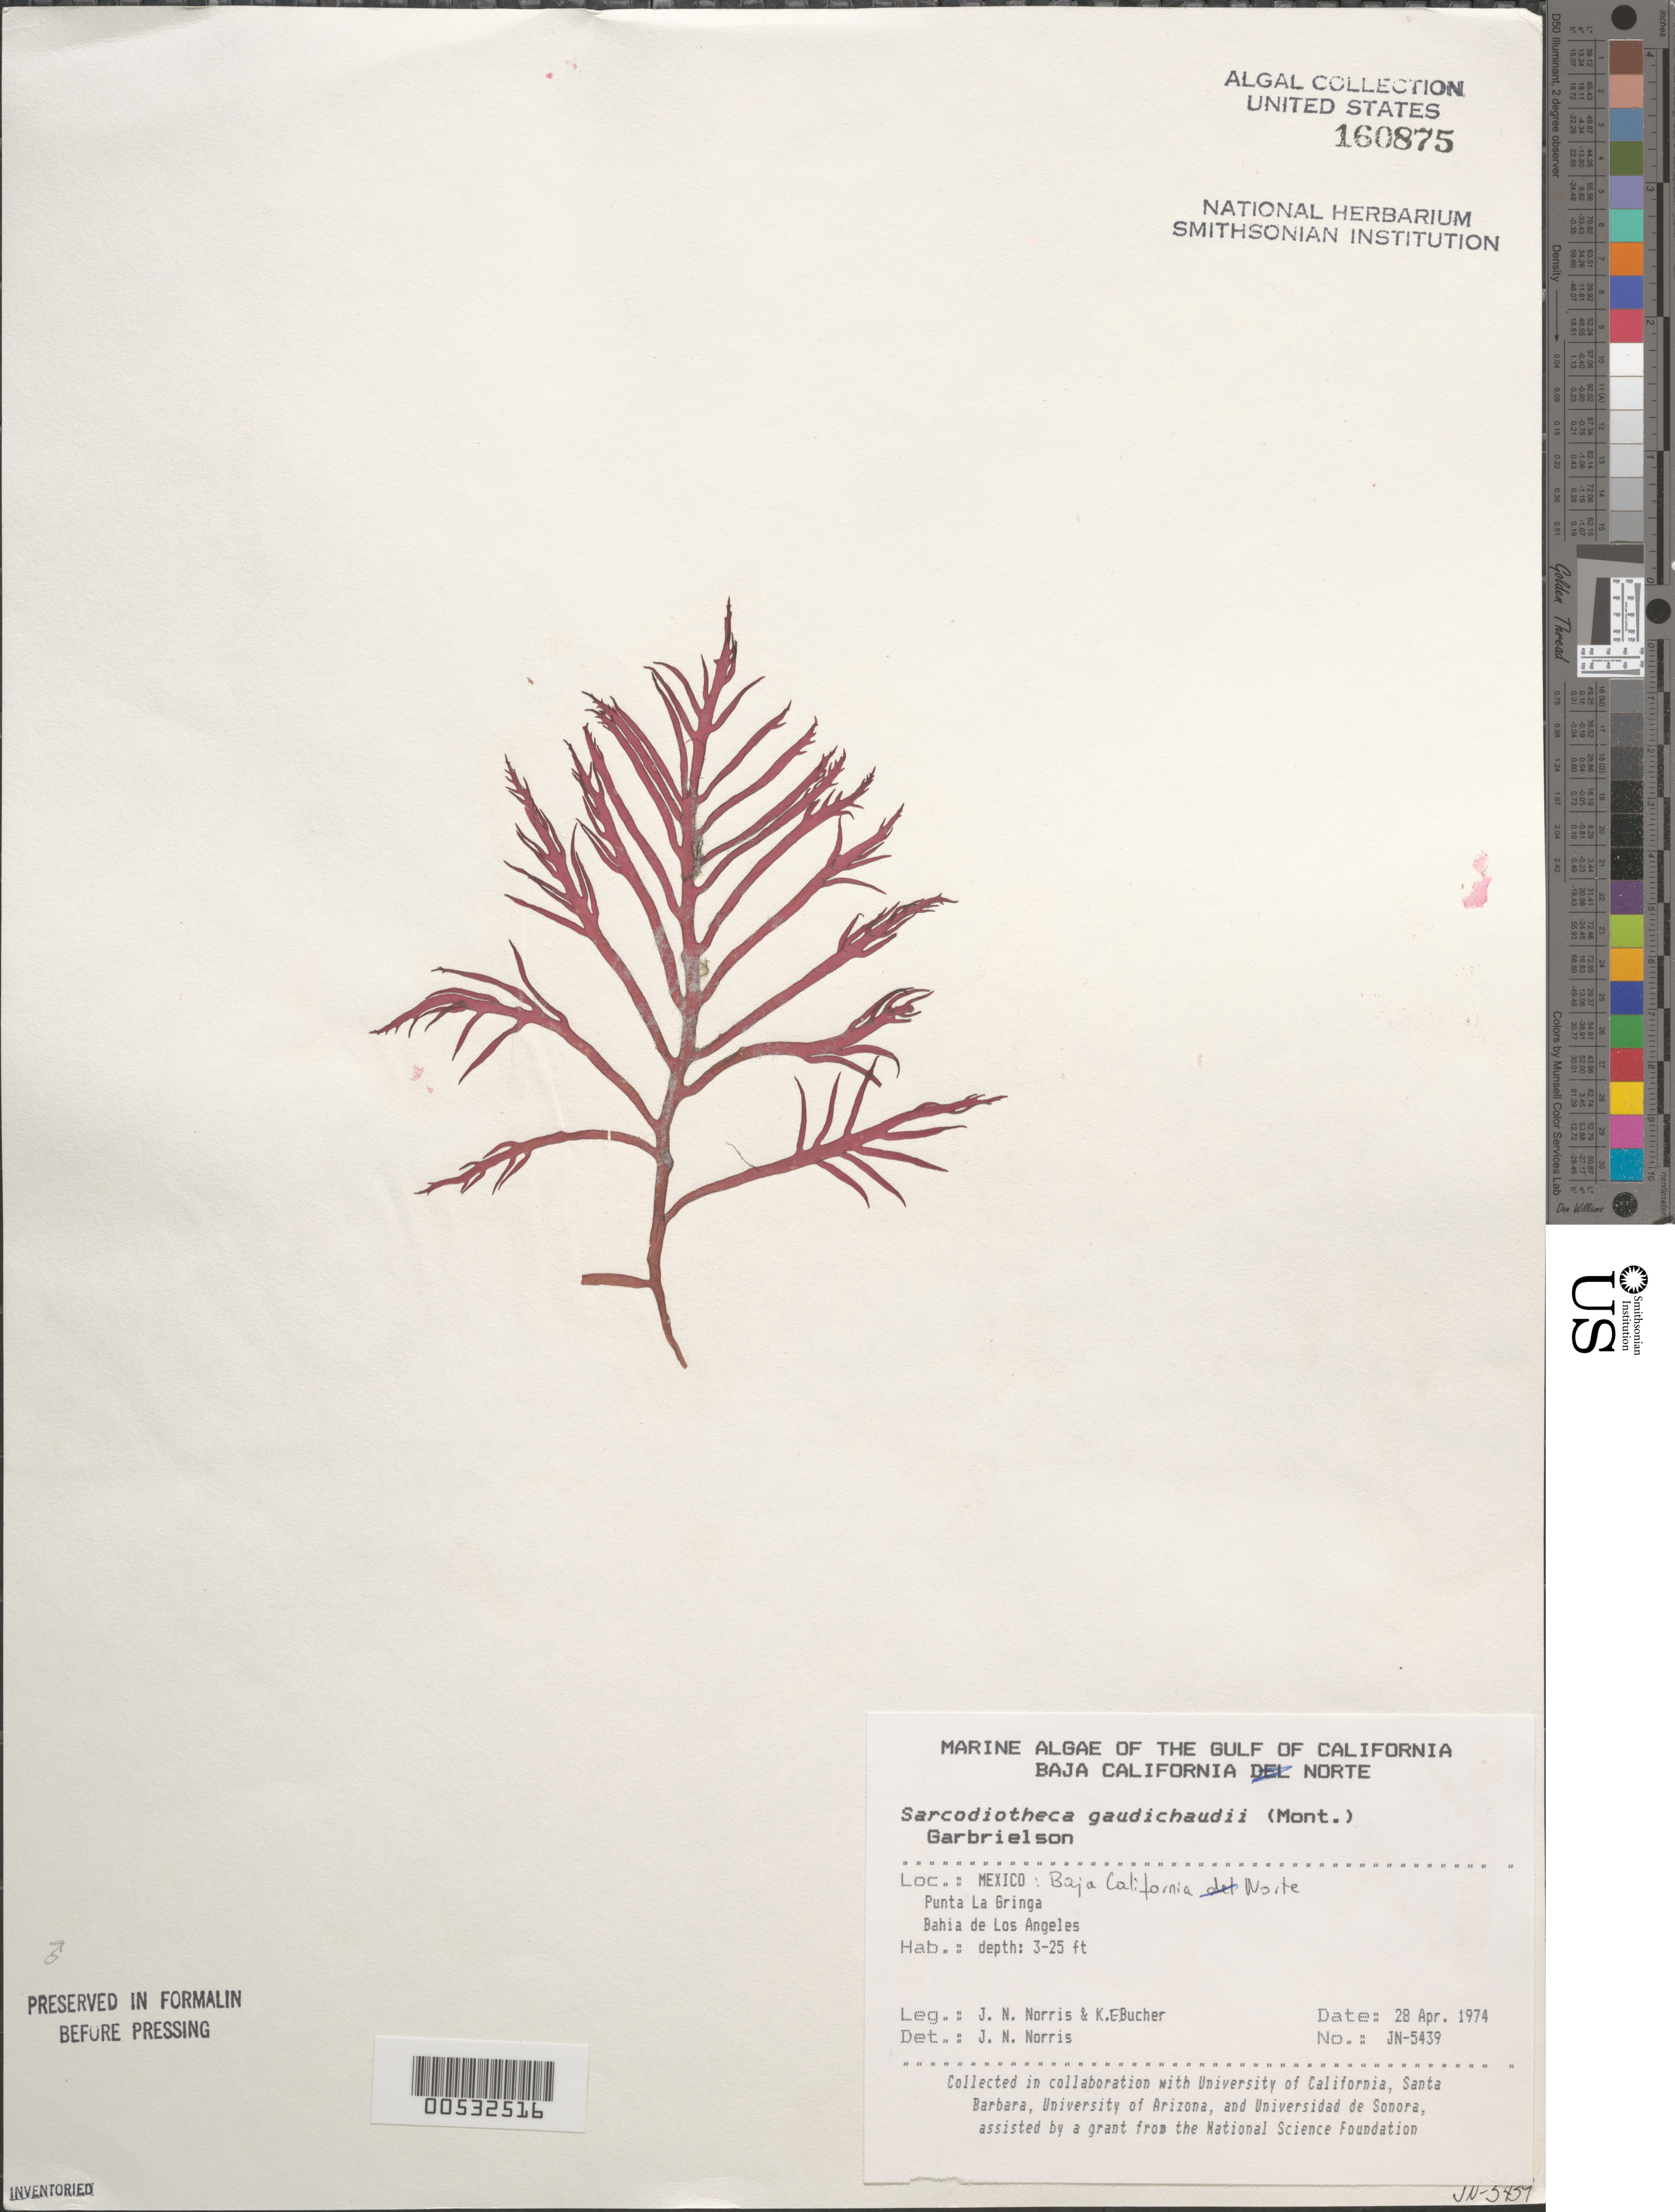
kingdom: Plantae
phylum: Rhodophyta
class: Florideophyceae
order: Gigartinales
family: Solieriaceae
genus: Sarcodiotheca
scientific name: Sarcodiotheca gaudichaudii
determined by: Norris, James N.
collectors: J. N. Norris & K. E. Bucher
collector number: JN-5439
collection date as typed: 28 Apr 1974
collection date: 1974-04-28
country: Mexico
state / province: Baja California Norte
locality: Punta La Gringa, Bahia de los Angeles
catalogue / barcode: US 160875